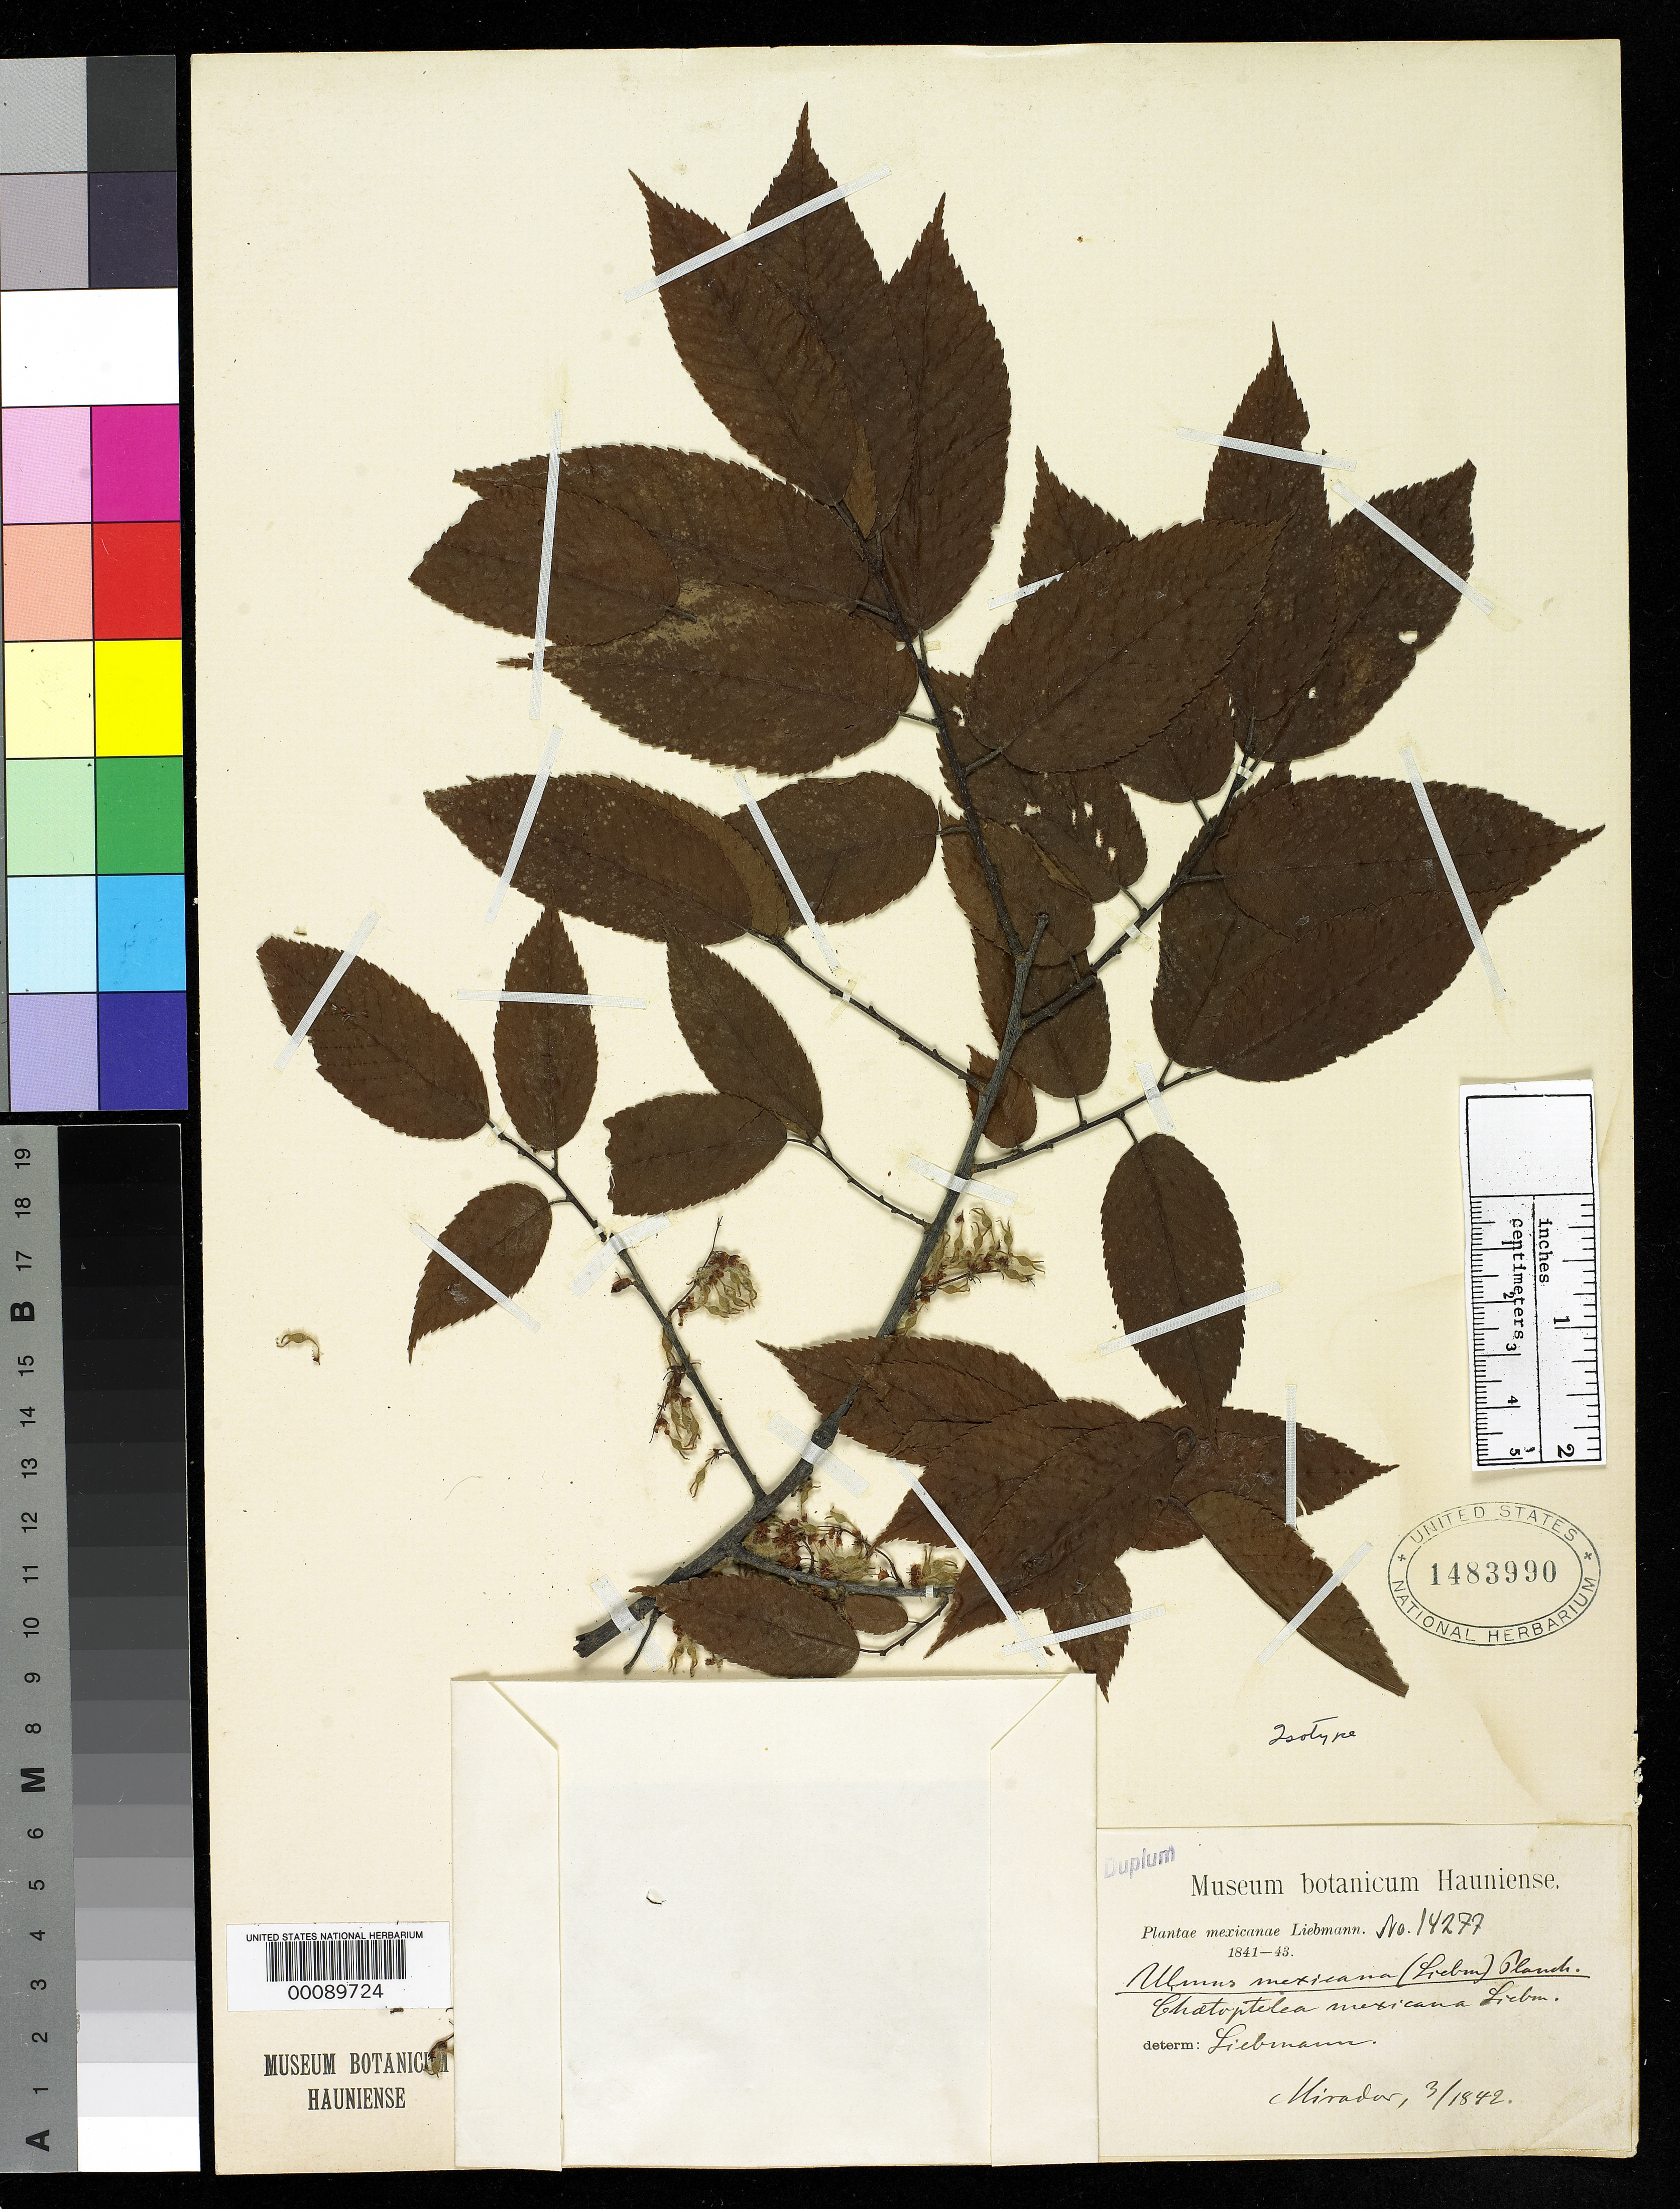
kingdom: Plantae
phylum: Tracheophyta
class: Magnoliopsida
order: Rosales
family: Ulmaceae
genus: Chaetoptelea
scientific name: Chaetoptelea mexicana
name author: Liebm.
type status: Type Collection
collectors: F. M. Liebmann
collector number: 14277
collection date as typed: Mar 1842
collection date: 1842-03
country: Mexico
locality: Mirador.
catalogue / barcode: US 1483990